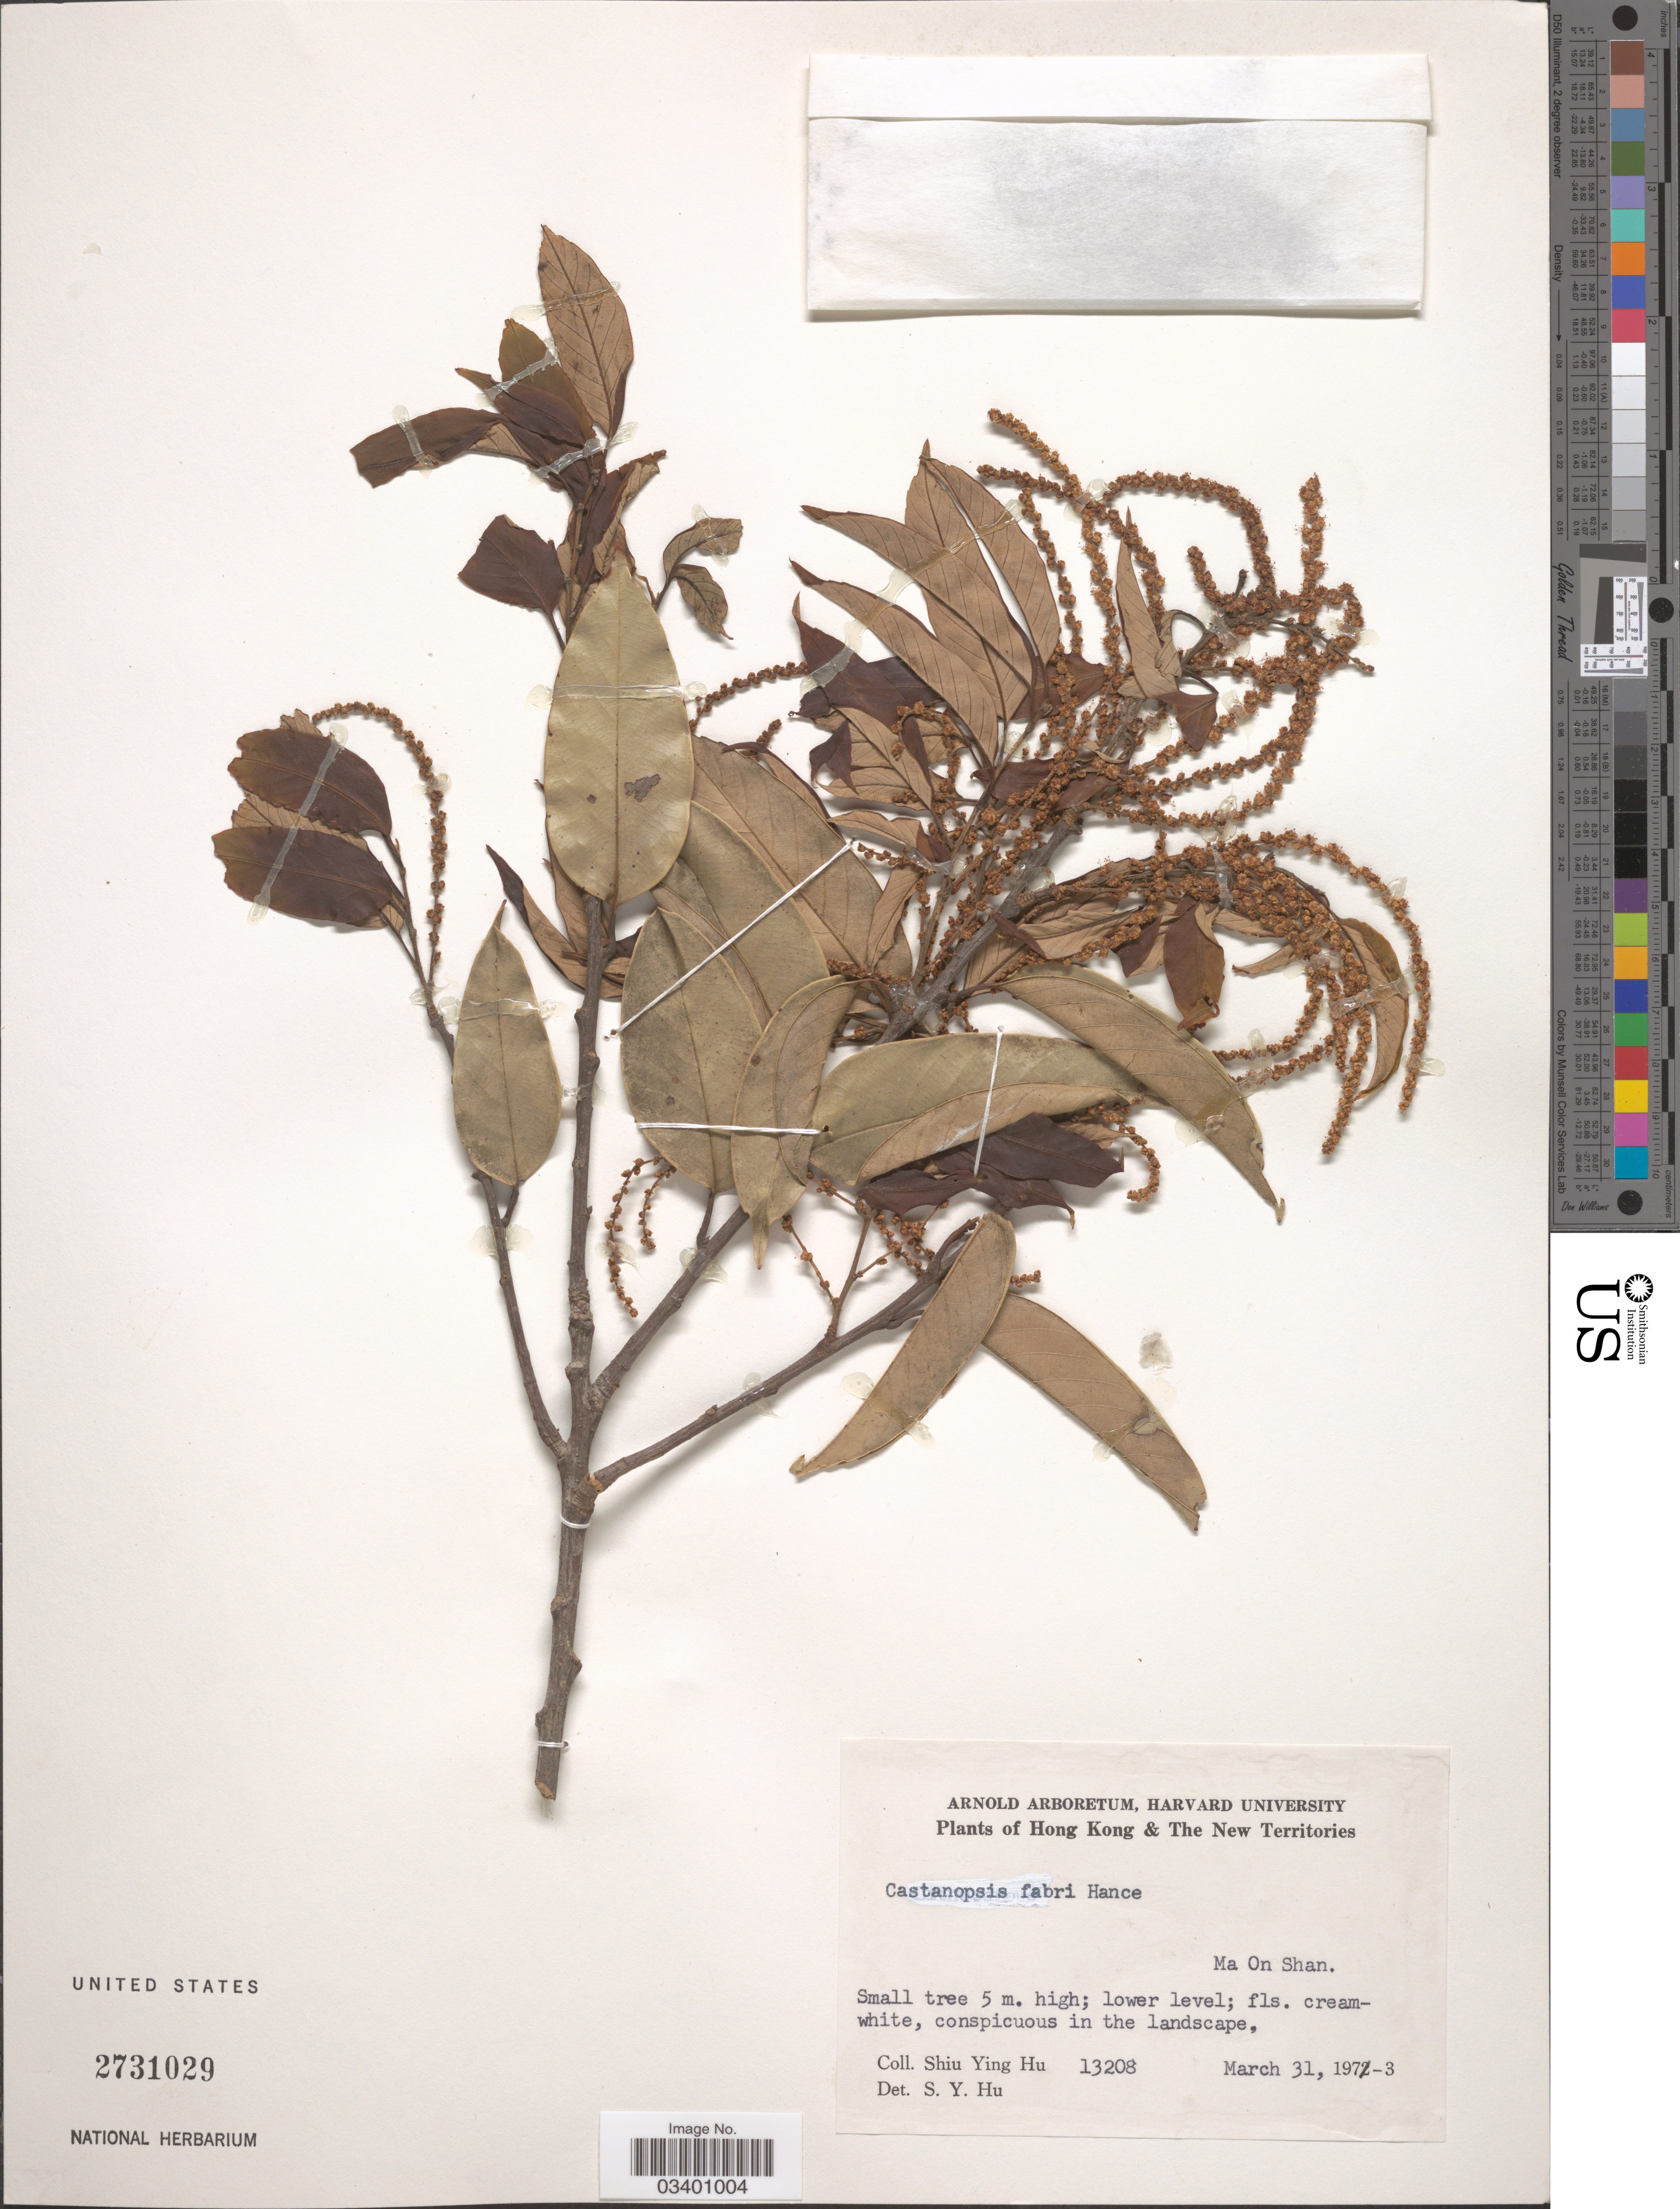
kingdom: Plantae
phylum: Tracheophyta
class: Magnoliopsida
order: Fagales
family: Fagaceae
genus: Castanopsis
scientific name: Castanopsis faberi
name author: Hance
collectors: S. Y. Hu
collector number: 13208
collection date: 1973-03-31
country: China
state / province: Hong Kong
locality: The New Territories. Ma On Shan.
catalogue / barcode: US 2731029